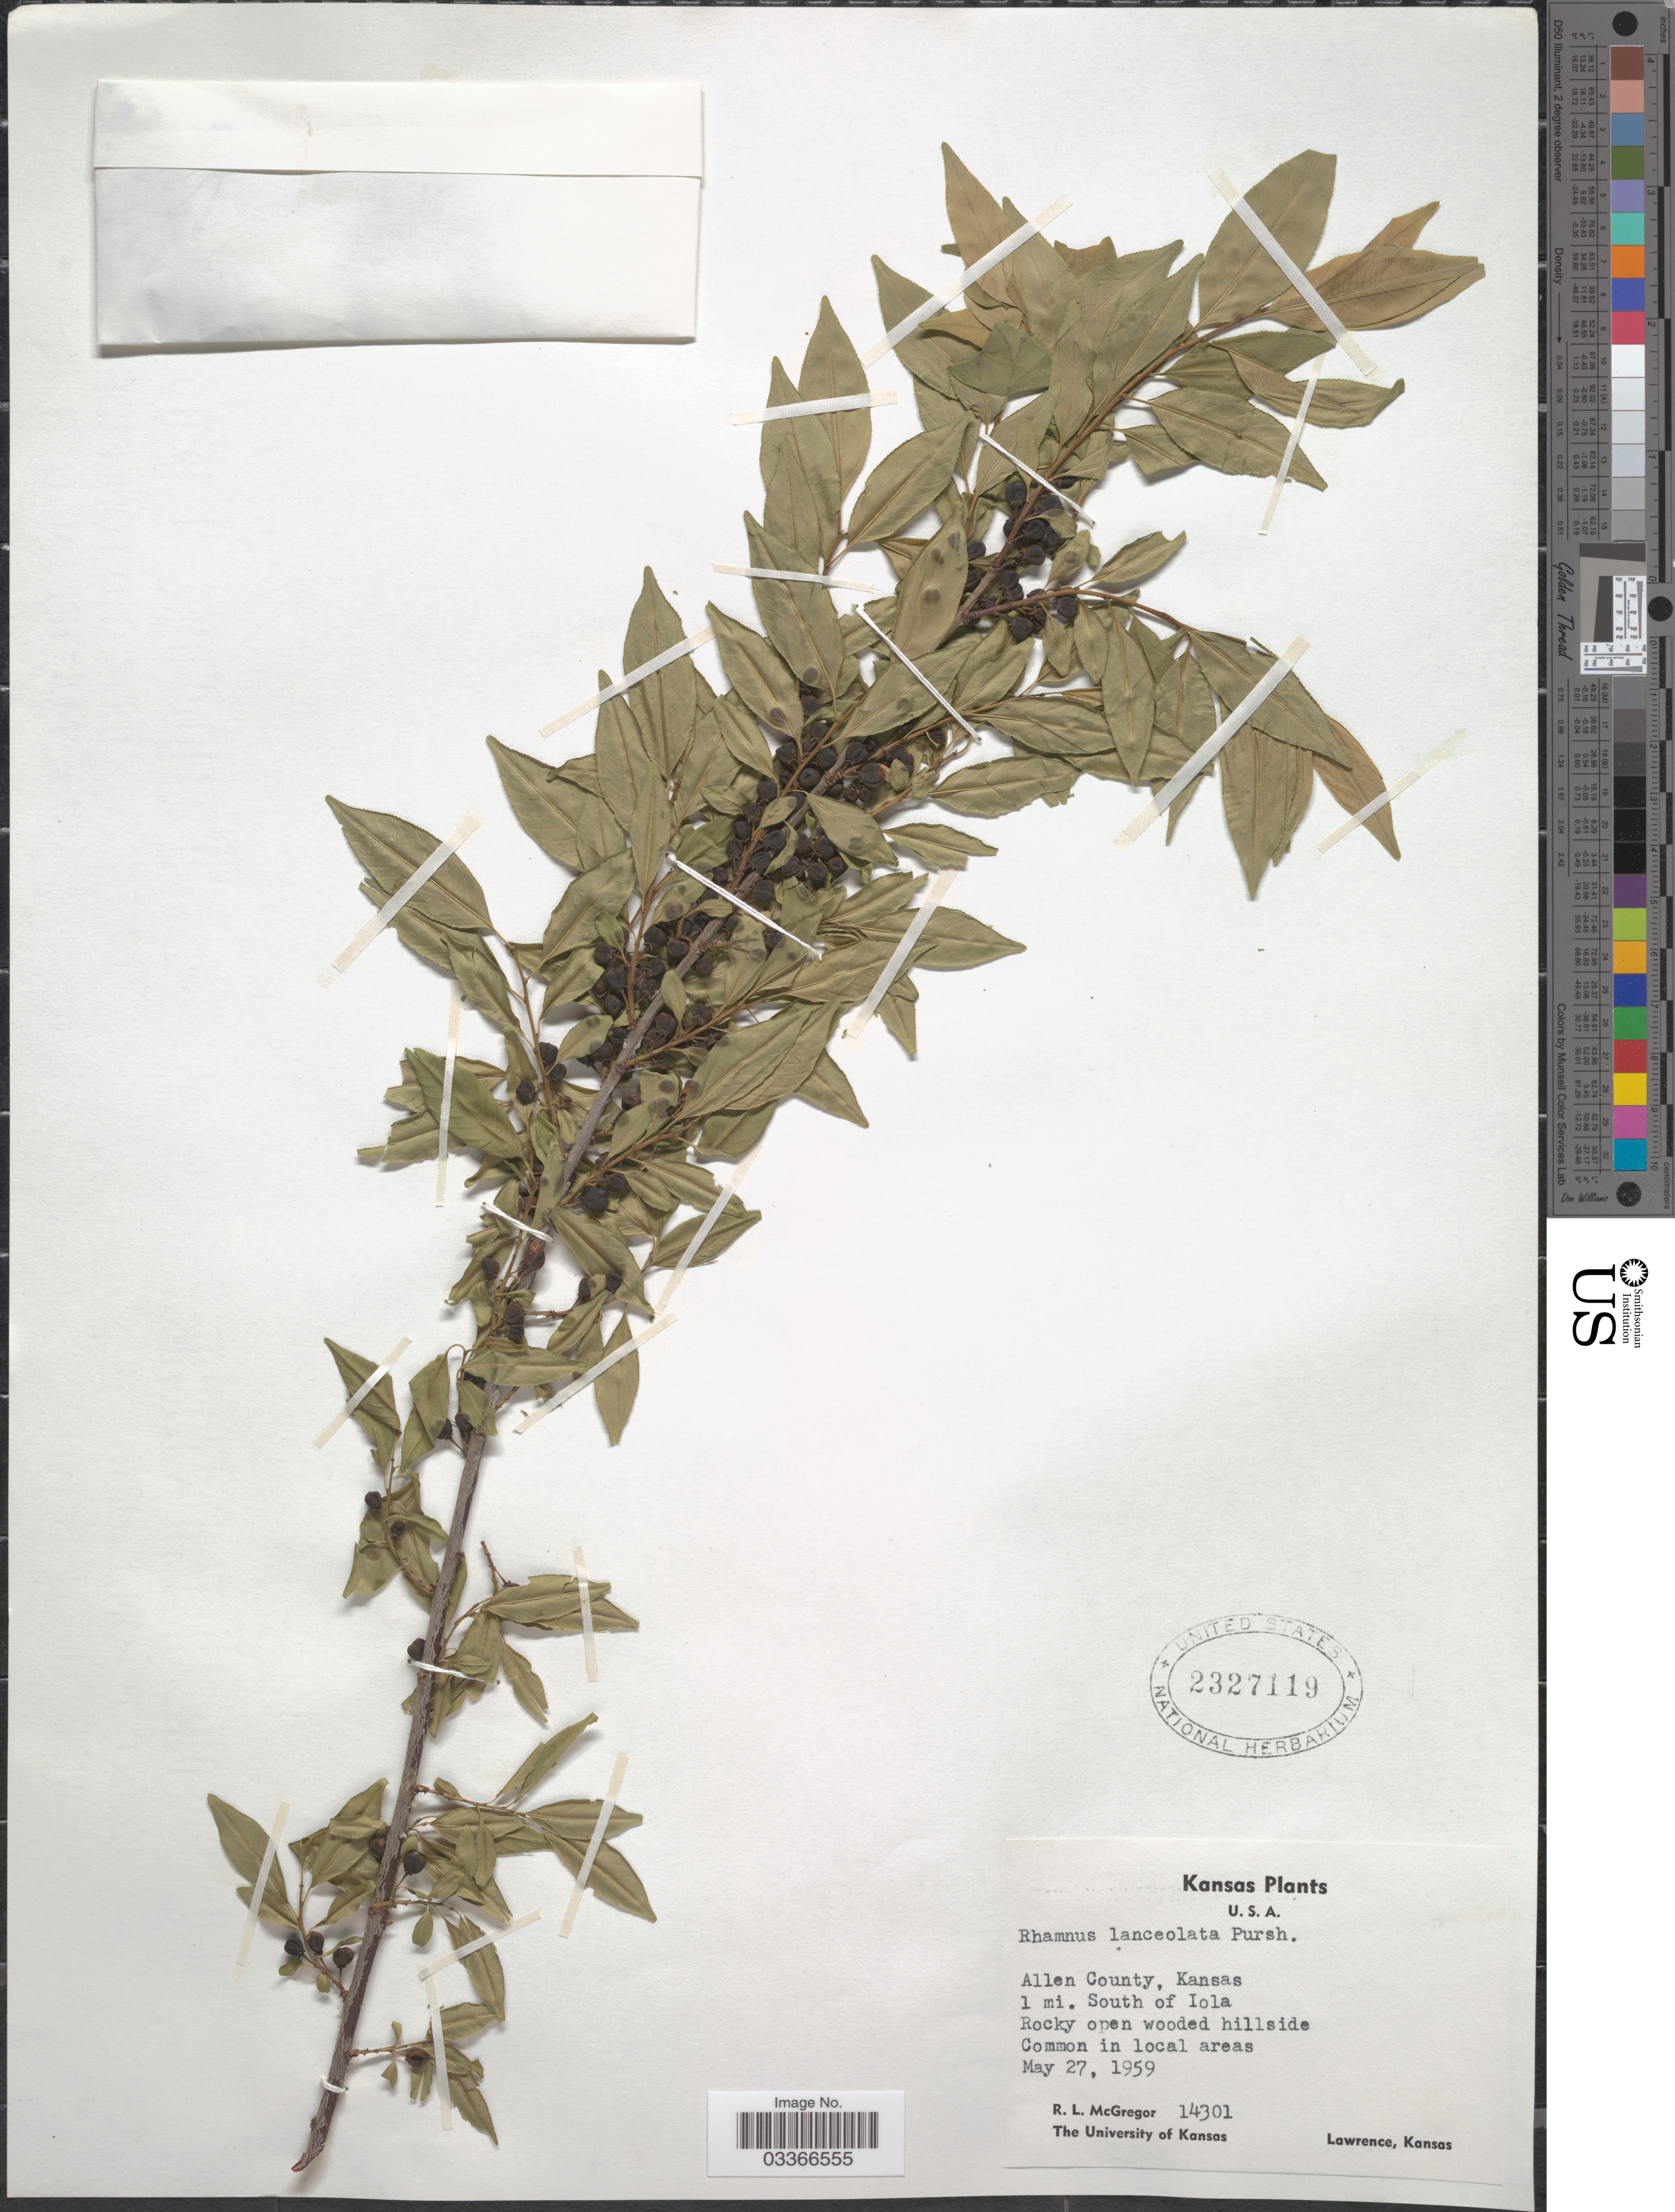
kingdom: Plantae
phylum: Tracheophyta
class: Magnoliopsida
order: Rosales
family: Rhamnaceae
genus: Rhamnus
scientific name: Rhamnus lanceolata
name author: Pursh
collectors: R. McGregor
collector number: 14301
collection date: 1959-05-27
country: United States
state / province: Kansas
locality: Allen County. 1 mi. South of Iola.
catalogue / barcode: US 2327119